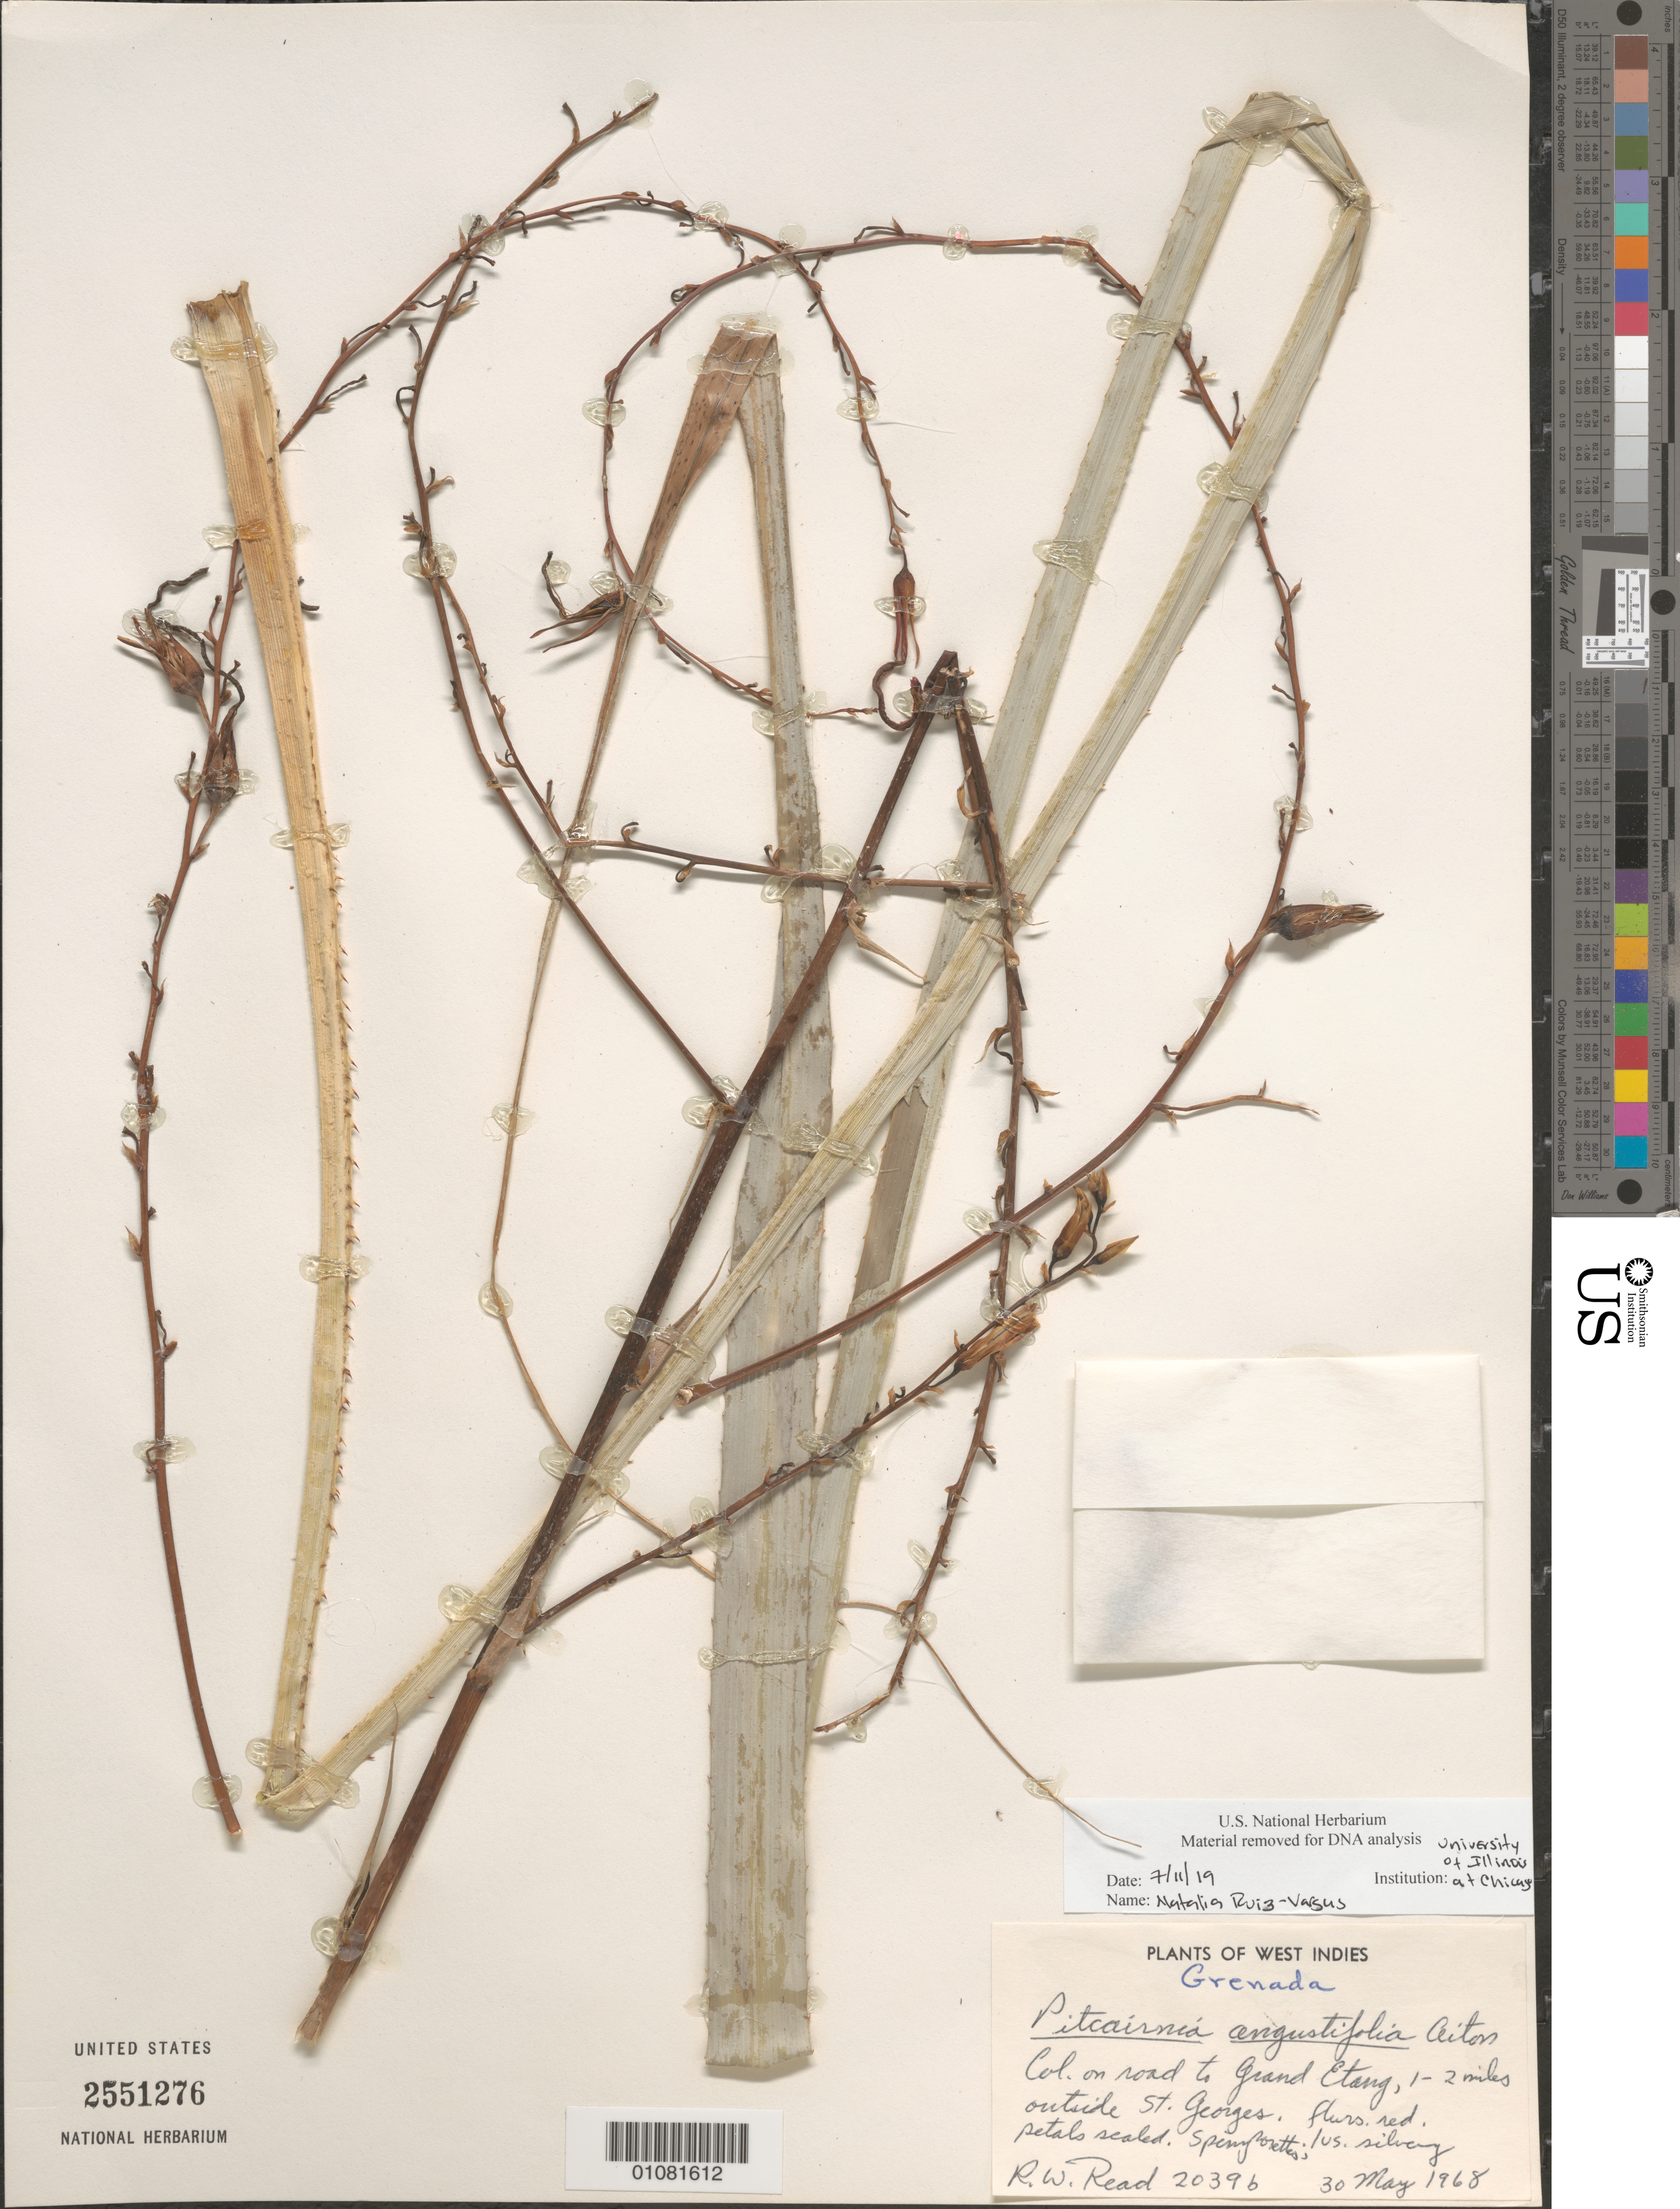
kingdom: Plantae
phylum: Tracheophyta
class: Liliopsida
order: Poales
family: Bromeliaceae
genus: Pitcairnia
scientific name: Pitcairnia angustifolia var. angustifolia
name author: Sol. ex Aiton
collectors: R. W. Read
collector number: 20396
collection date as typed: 30 May 1968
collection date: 1968-05-30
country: Grenada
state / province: Saint George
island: Grenada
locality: Road to Grand Etang, 1-2 miles outside St. Georges.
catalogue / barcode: US 2551276